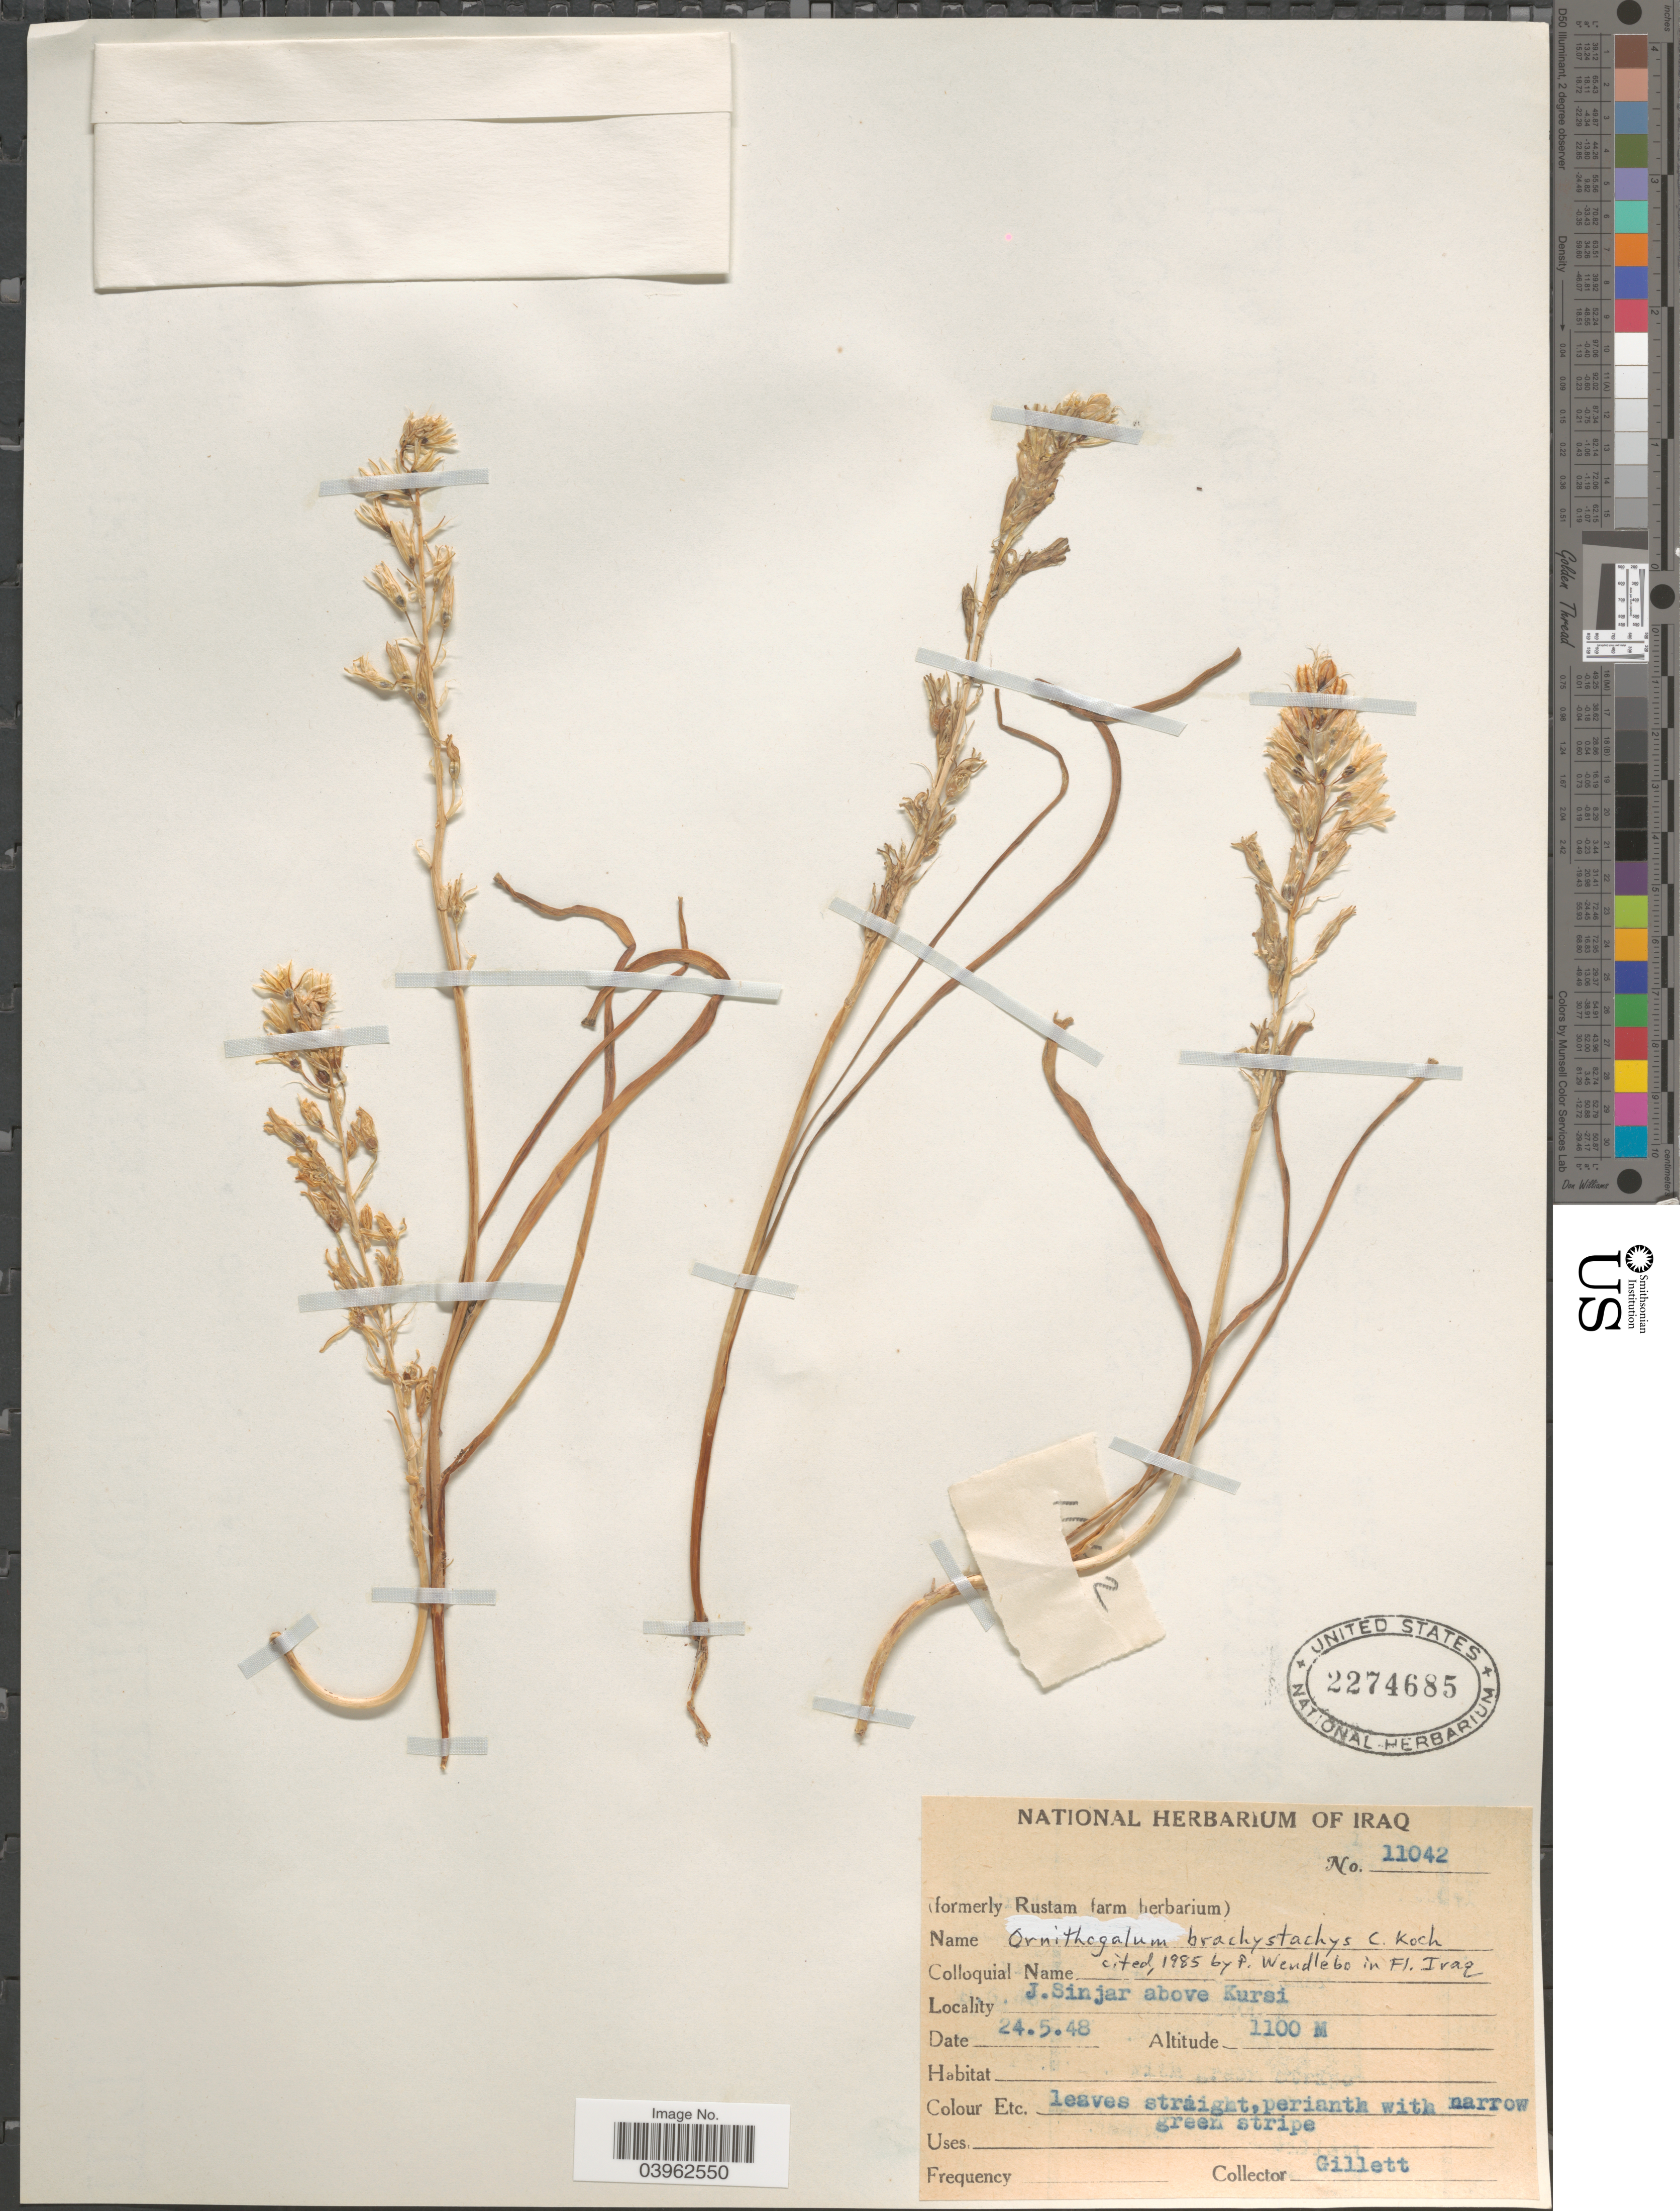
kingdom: Plantae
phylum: Tracheophyta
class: Liliopsida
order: Asparagales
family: Asparagaceae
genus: Ornithogalum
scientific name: Ornithogalum brachystachys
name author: K. Koch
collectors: Gillett, --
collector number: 11042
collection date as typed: Transcribed d/m/y: 24/5/48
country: Iraq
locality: J. Sinjar above Kursi.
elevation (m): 1100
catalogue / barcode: US 2274685